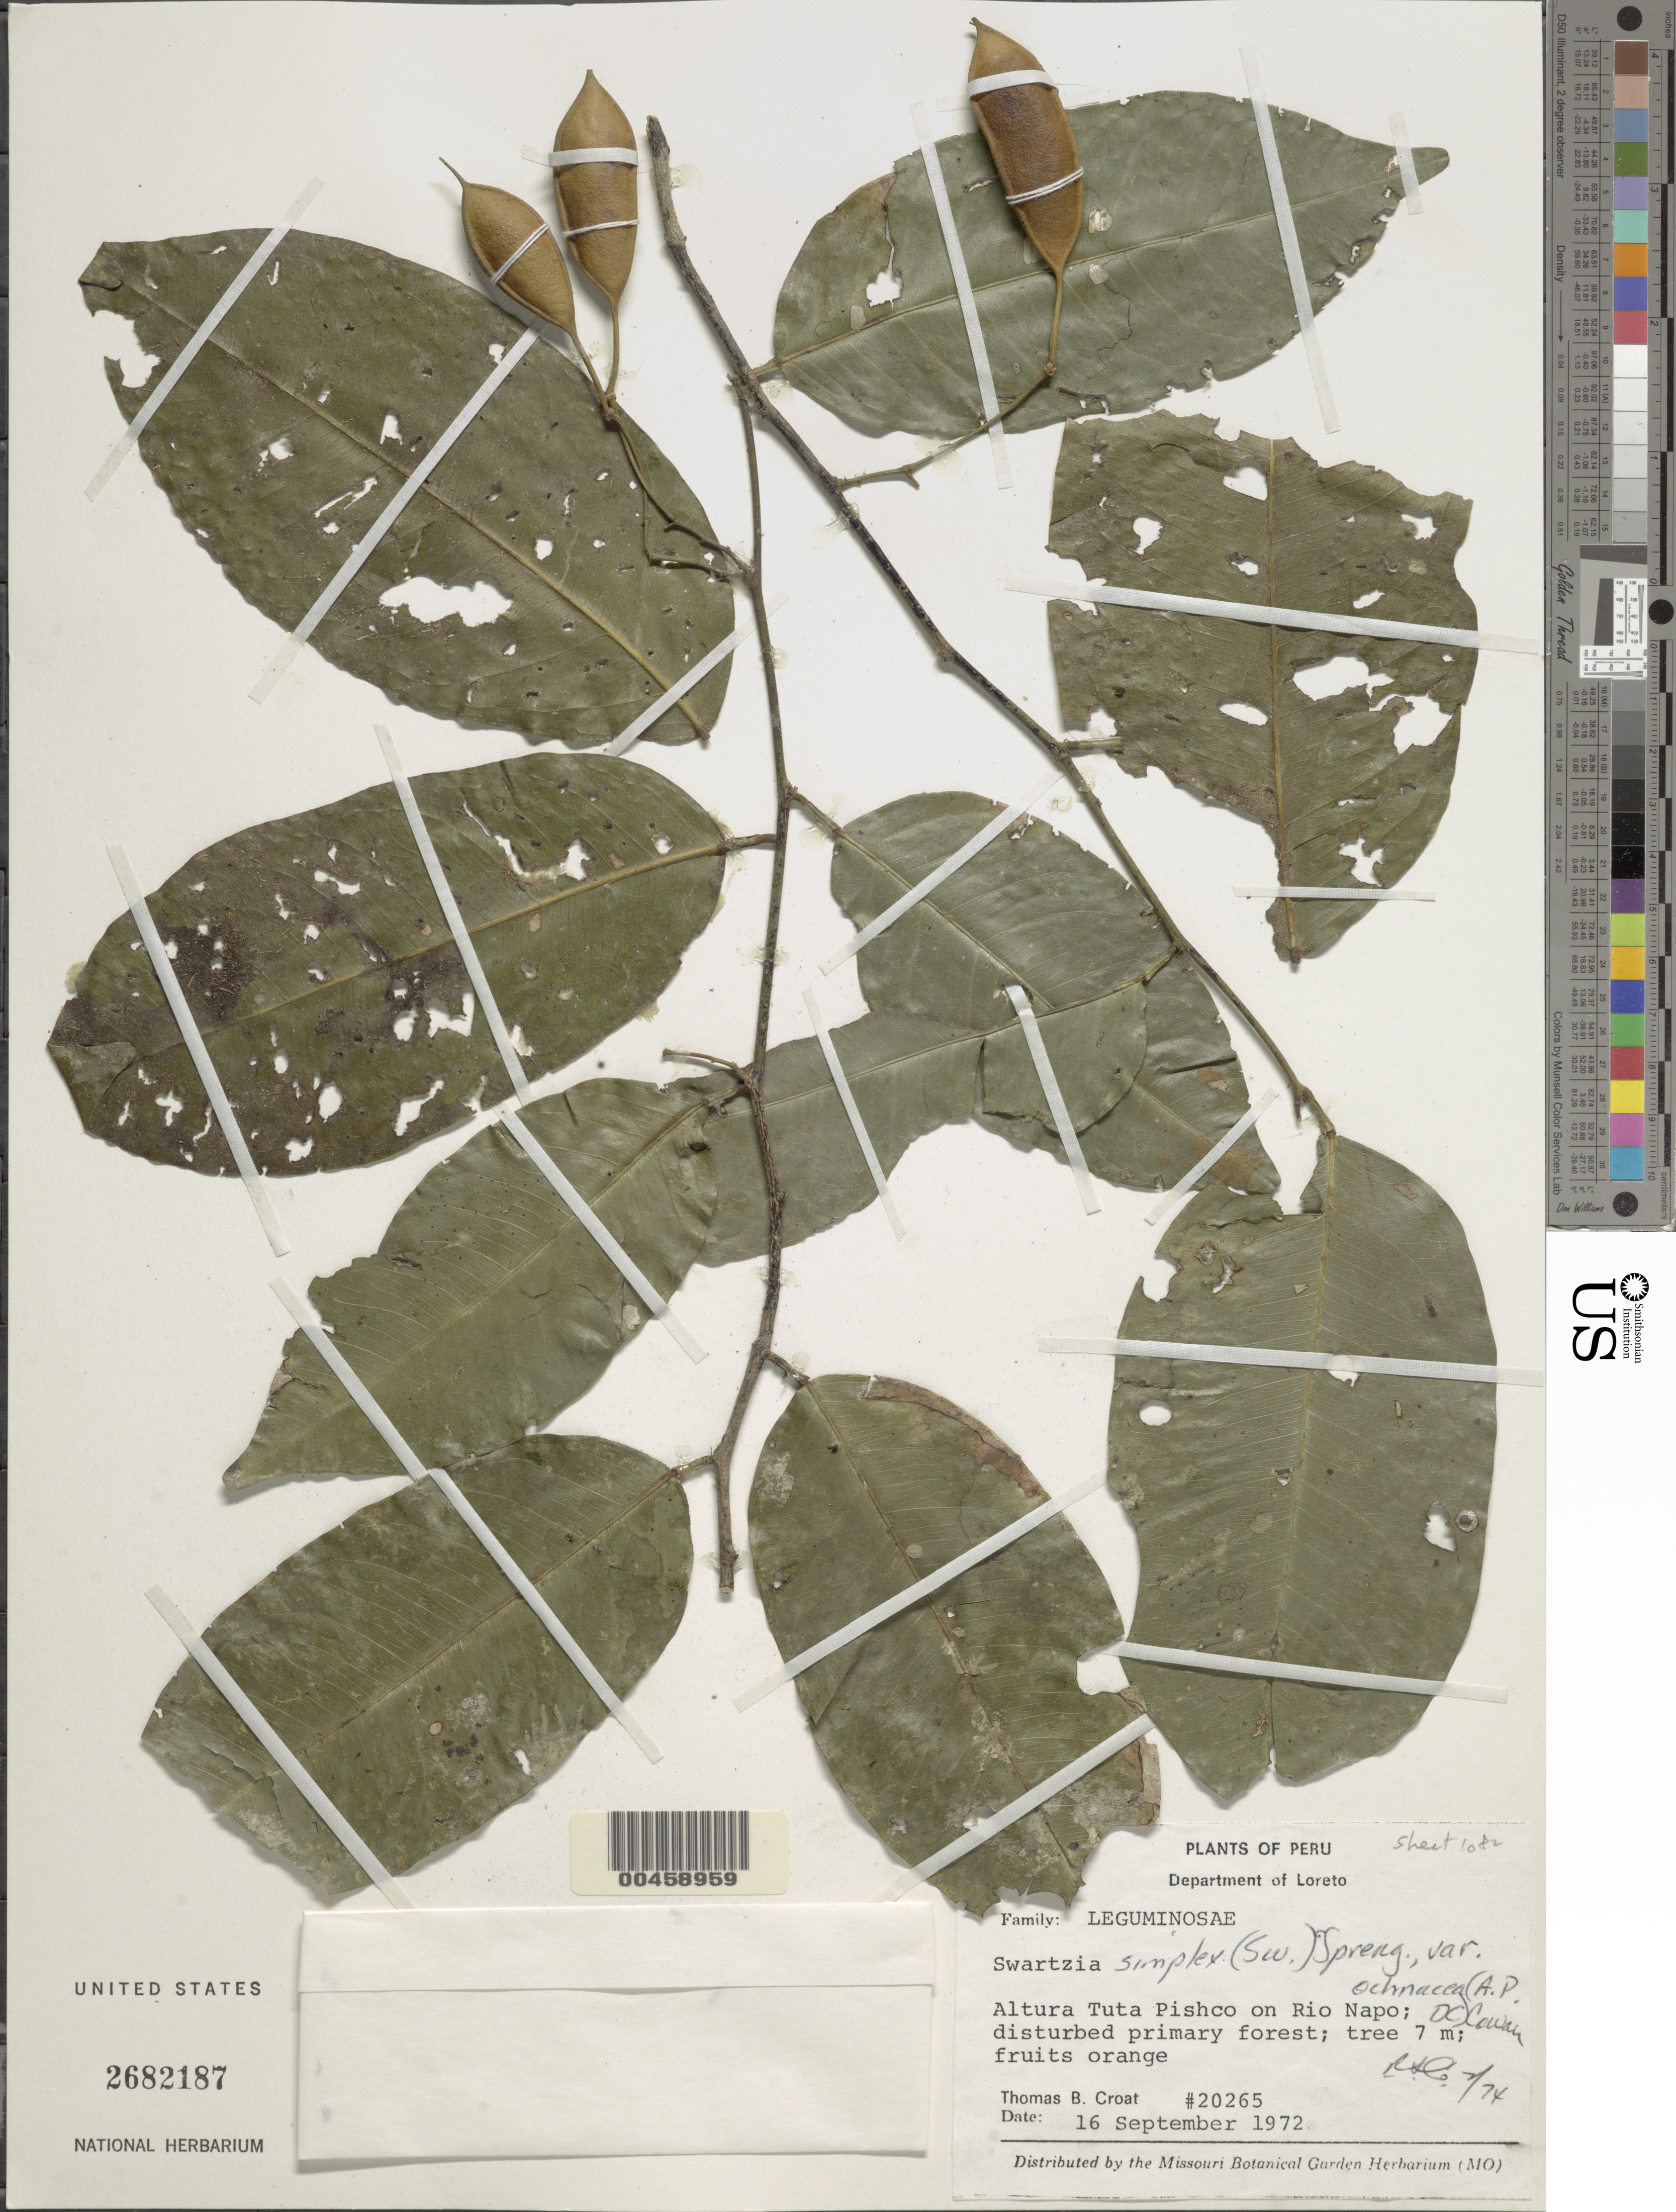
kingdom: Plantae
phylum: Tracheophyta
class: Magnoliopsida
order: Fabales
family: Fabaceae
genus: Swartzia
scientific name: Swartzia simplex var. ochnacea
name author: (DC.) R.S. Cowan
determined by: Cowan, R. S.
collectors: T. B. Croat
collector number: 20265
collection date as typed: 16 Sep 1972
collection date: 1972-09-16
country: Peru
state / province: Loreto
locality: Altura tuta pishco on rio napo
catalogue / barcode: US 2682187